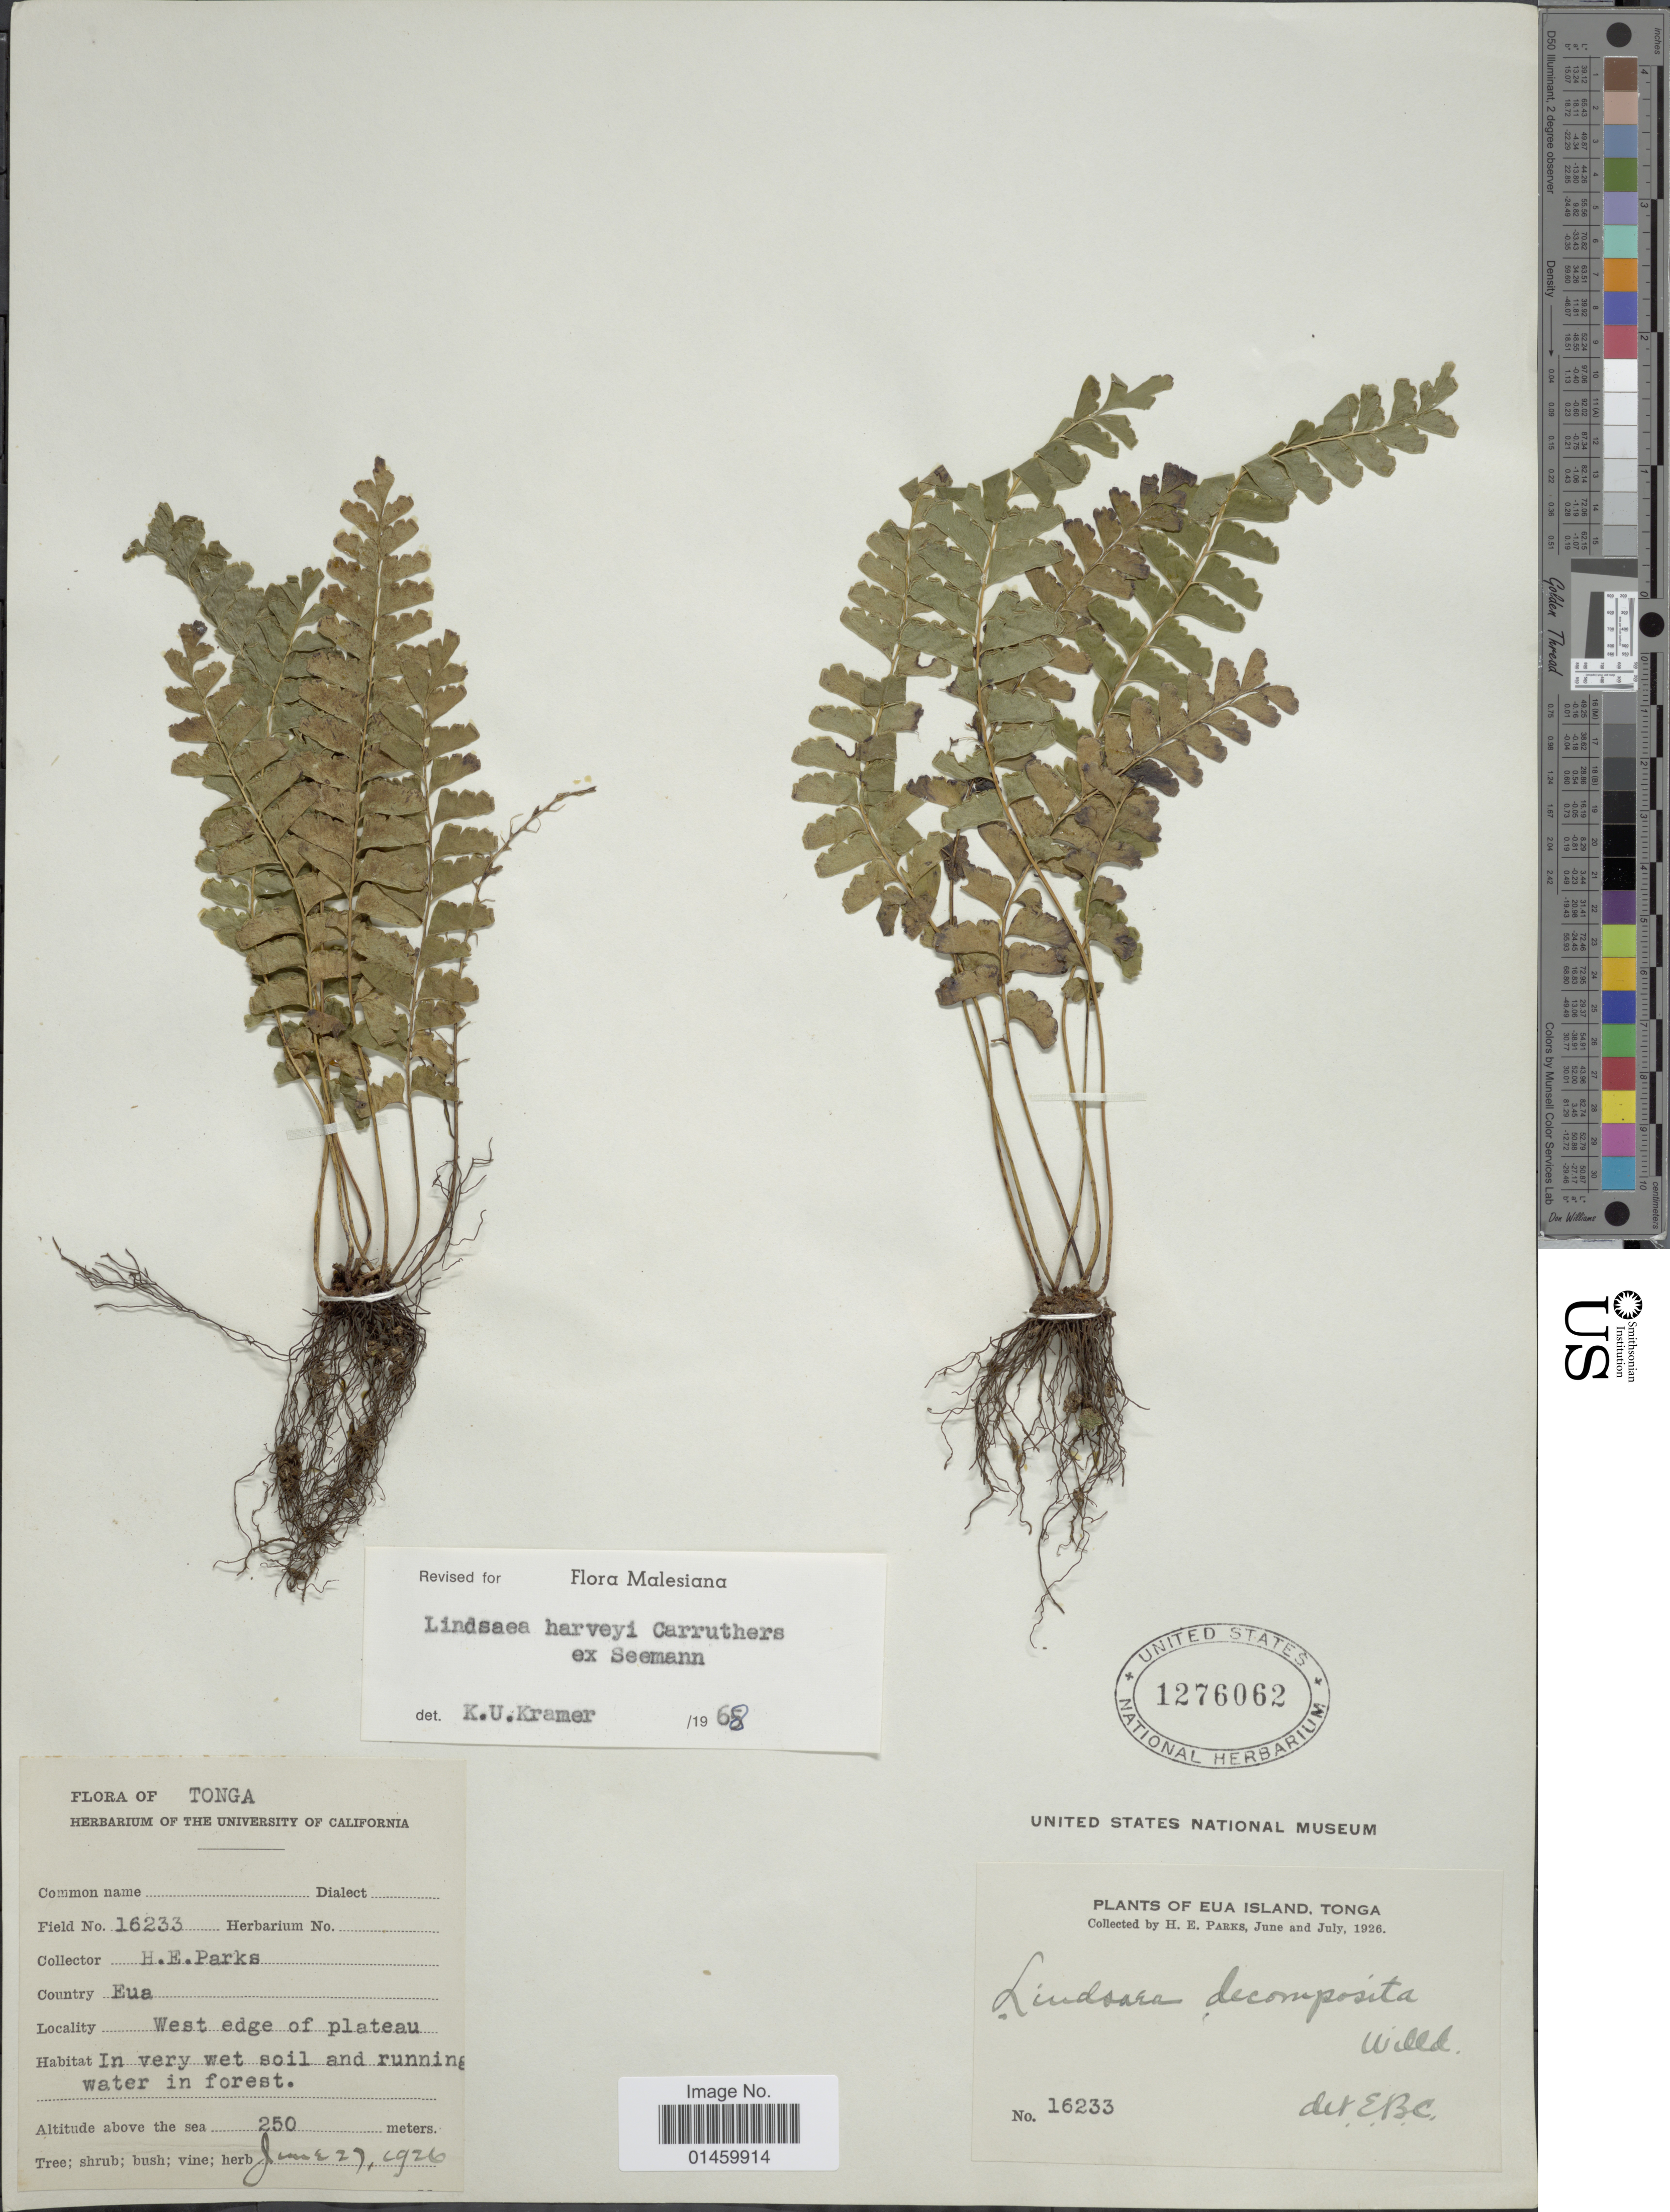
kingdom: Plantae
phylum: Tracheophyta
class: Polypodiopsida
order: Polypodiales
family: Lindsaeaceae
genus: Lindsaea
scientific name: Lindsaea harveyi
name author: Carruth. ex Seem.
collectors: H. E. Parks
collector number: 16233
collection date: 1926-06-27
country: Tonga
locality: Eua Island. West edge of plateau.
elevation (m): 250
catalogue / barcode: US 1276062